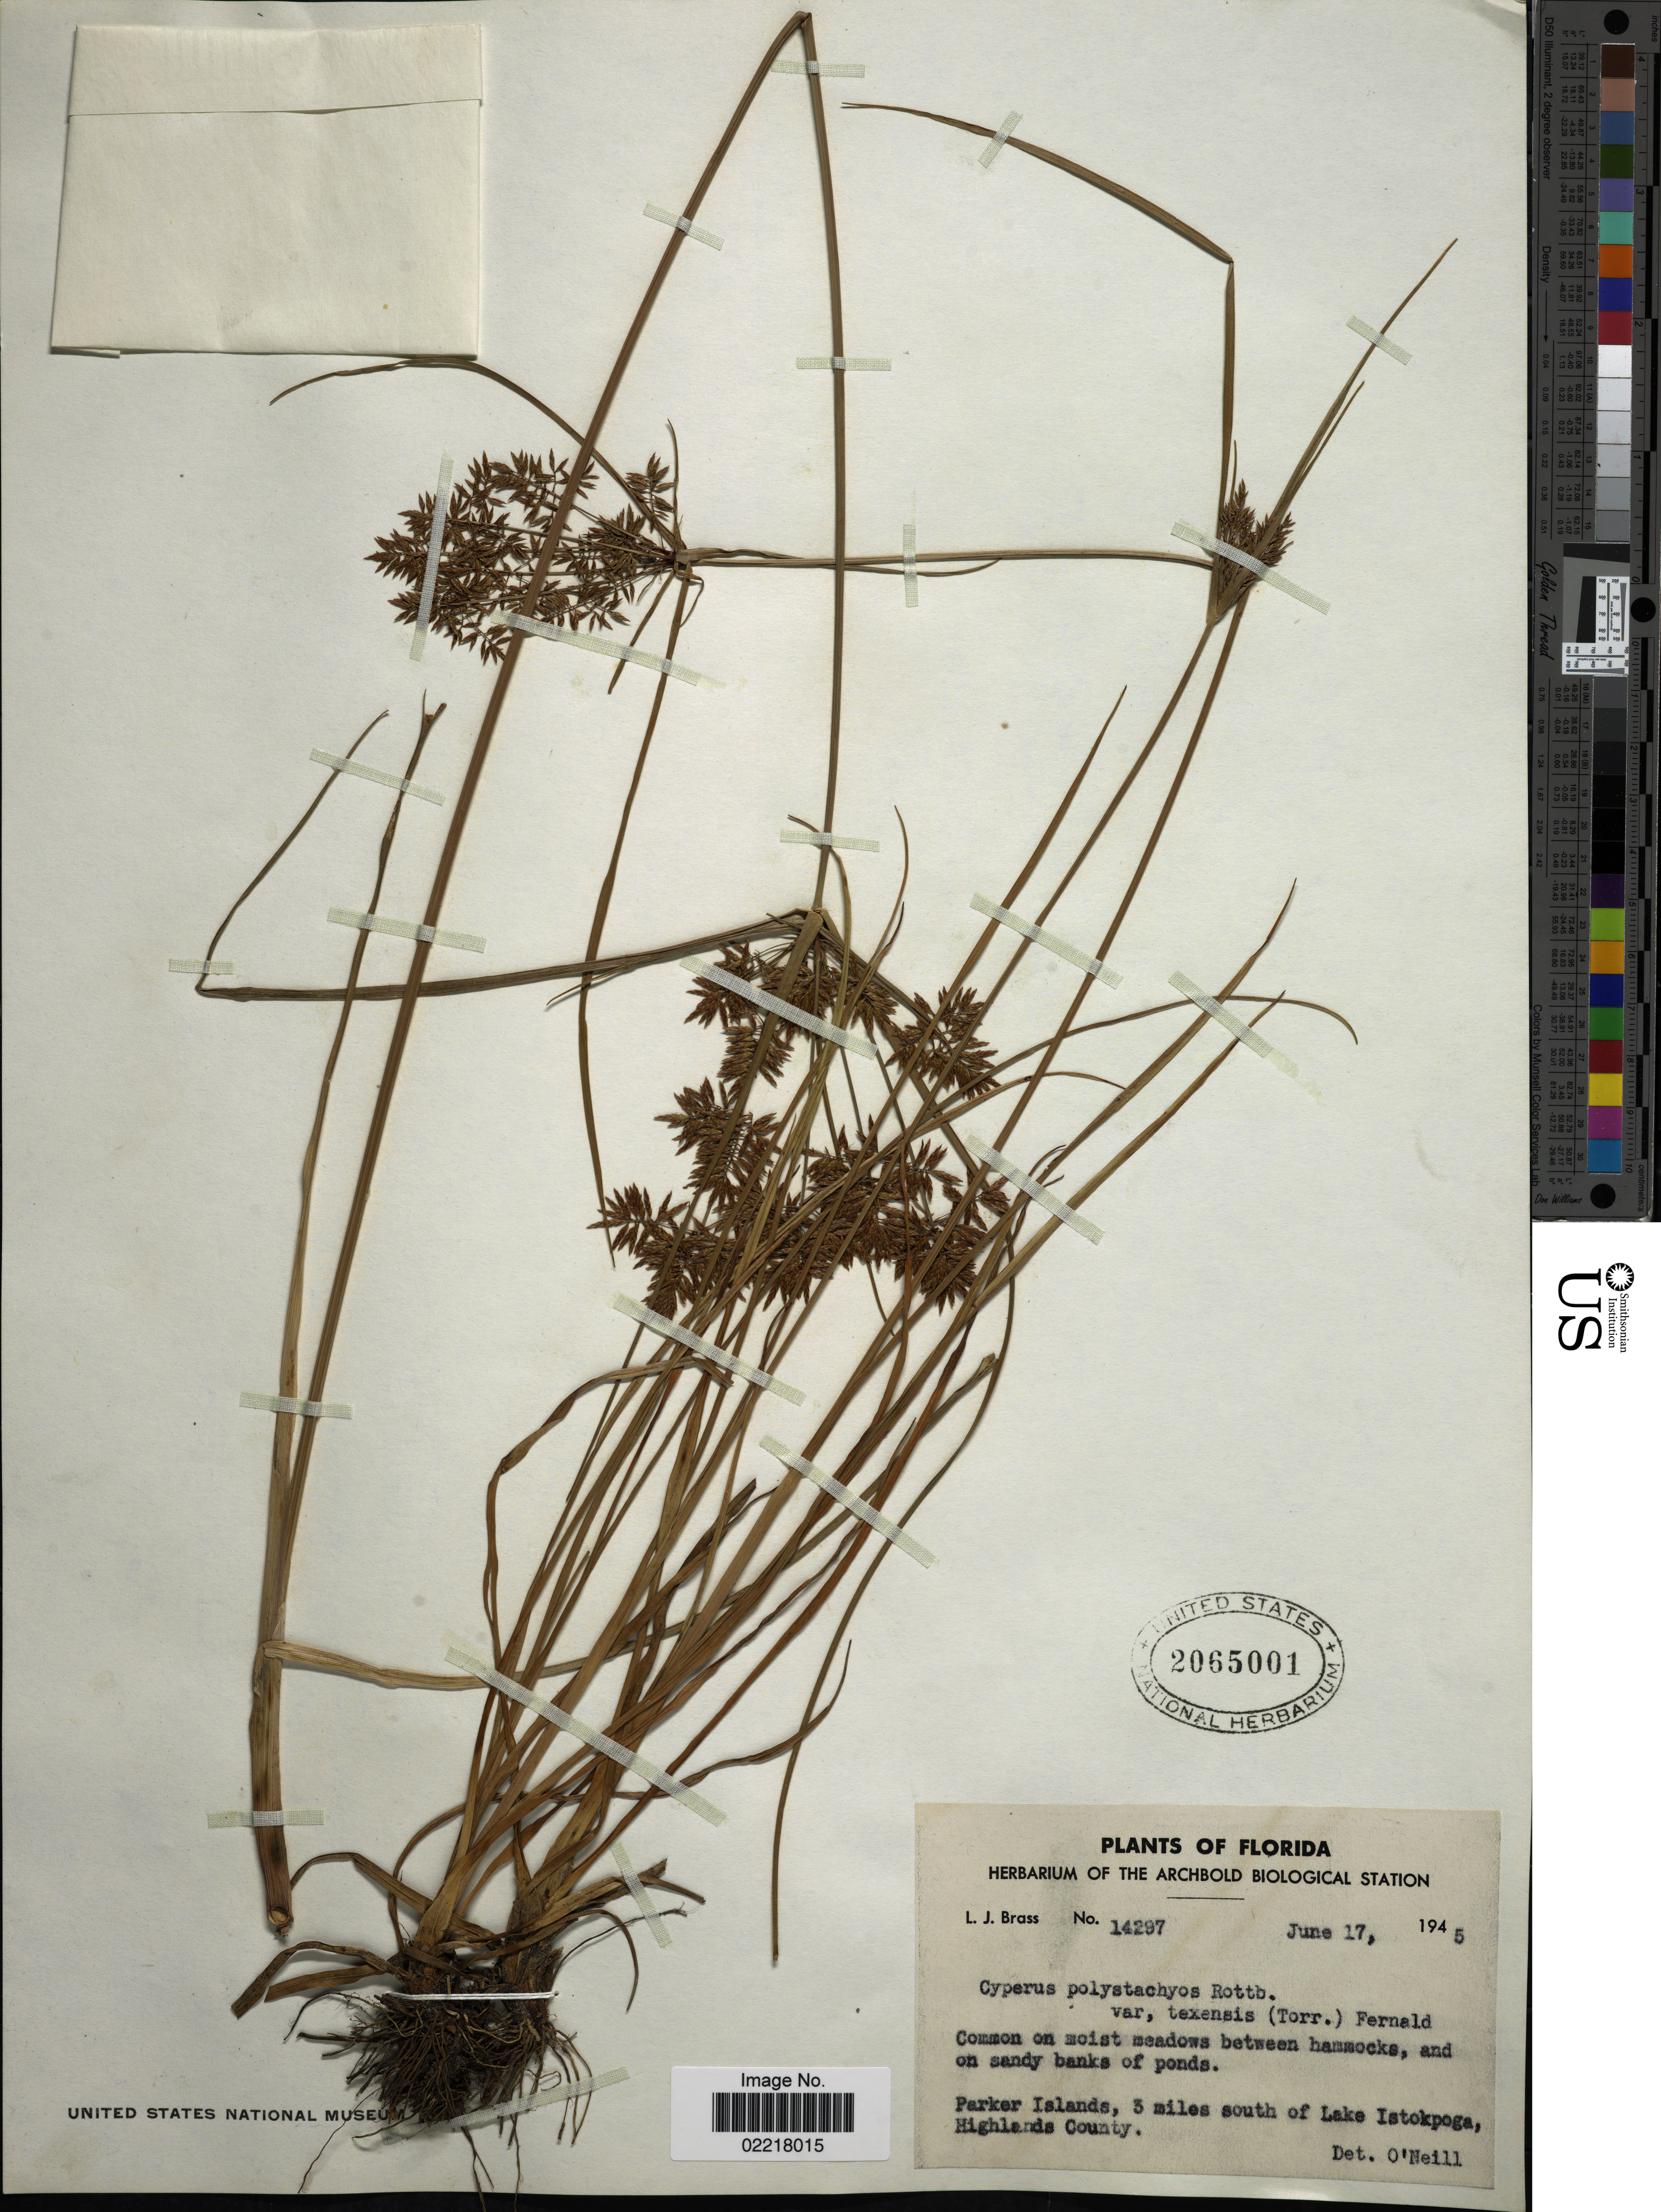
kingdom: Plantae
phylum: Tracheophyta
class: Liliopsida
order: Poales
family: Cyperaceae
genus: Cyperus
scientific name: Cyperus polystachyos var. texensis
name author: (Torr.) Fernald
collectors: L. J. Brass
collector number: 14297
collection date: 1945-06-17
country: United States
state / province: Florida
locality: Parker Islands, 3 miles south of Lake Istokpoga, Highlands County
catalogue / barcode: US 2065001